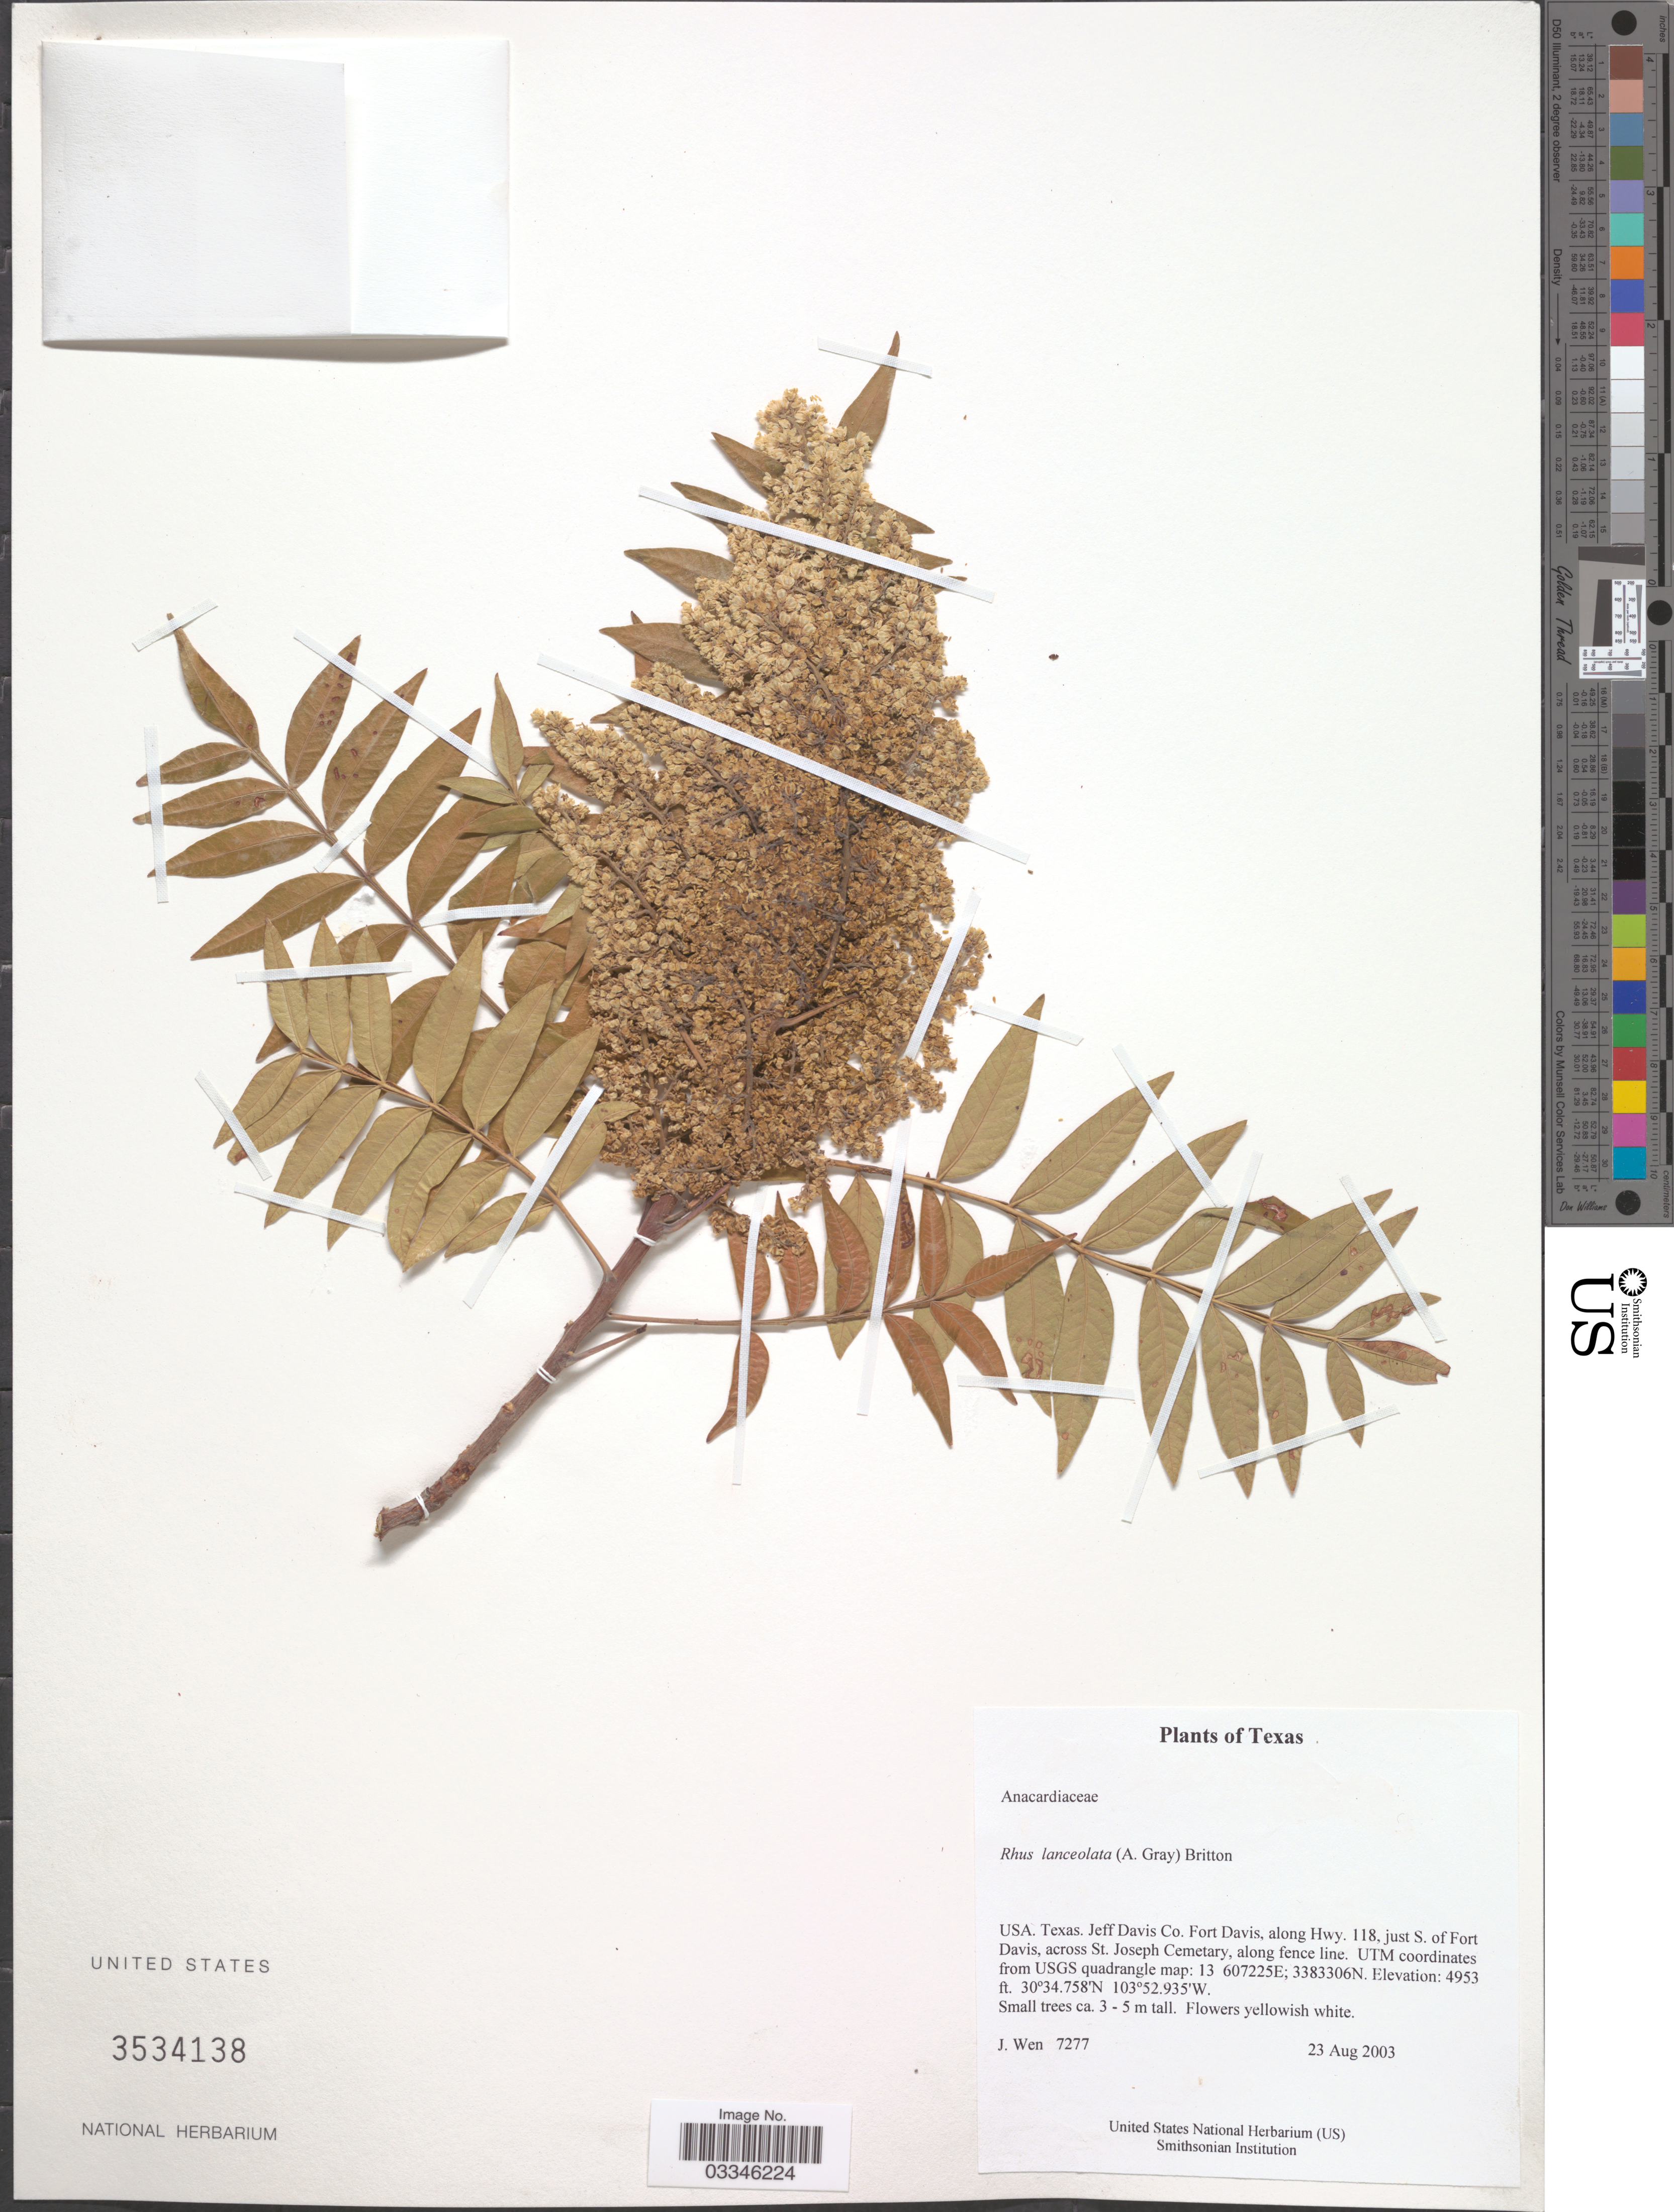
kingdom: Plantae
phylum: Tracheophyta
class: Magnoliopsida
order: Sapindales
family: Anacardiaceae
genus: Rhus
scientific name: Rhus lanceolata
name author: (A. Gray) Britton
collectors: J. Wen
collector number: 7277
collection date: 2003-08-23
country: United States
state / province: Texas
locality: Jeff Davis Co. Fort Davis, along Hwy. 118, just S. of Fort Davis, across St. Joseph Cemetary, along fence line.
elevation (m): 1510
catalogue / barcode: US 3534138